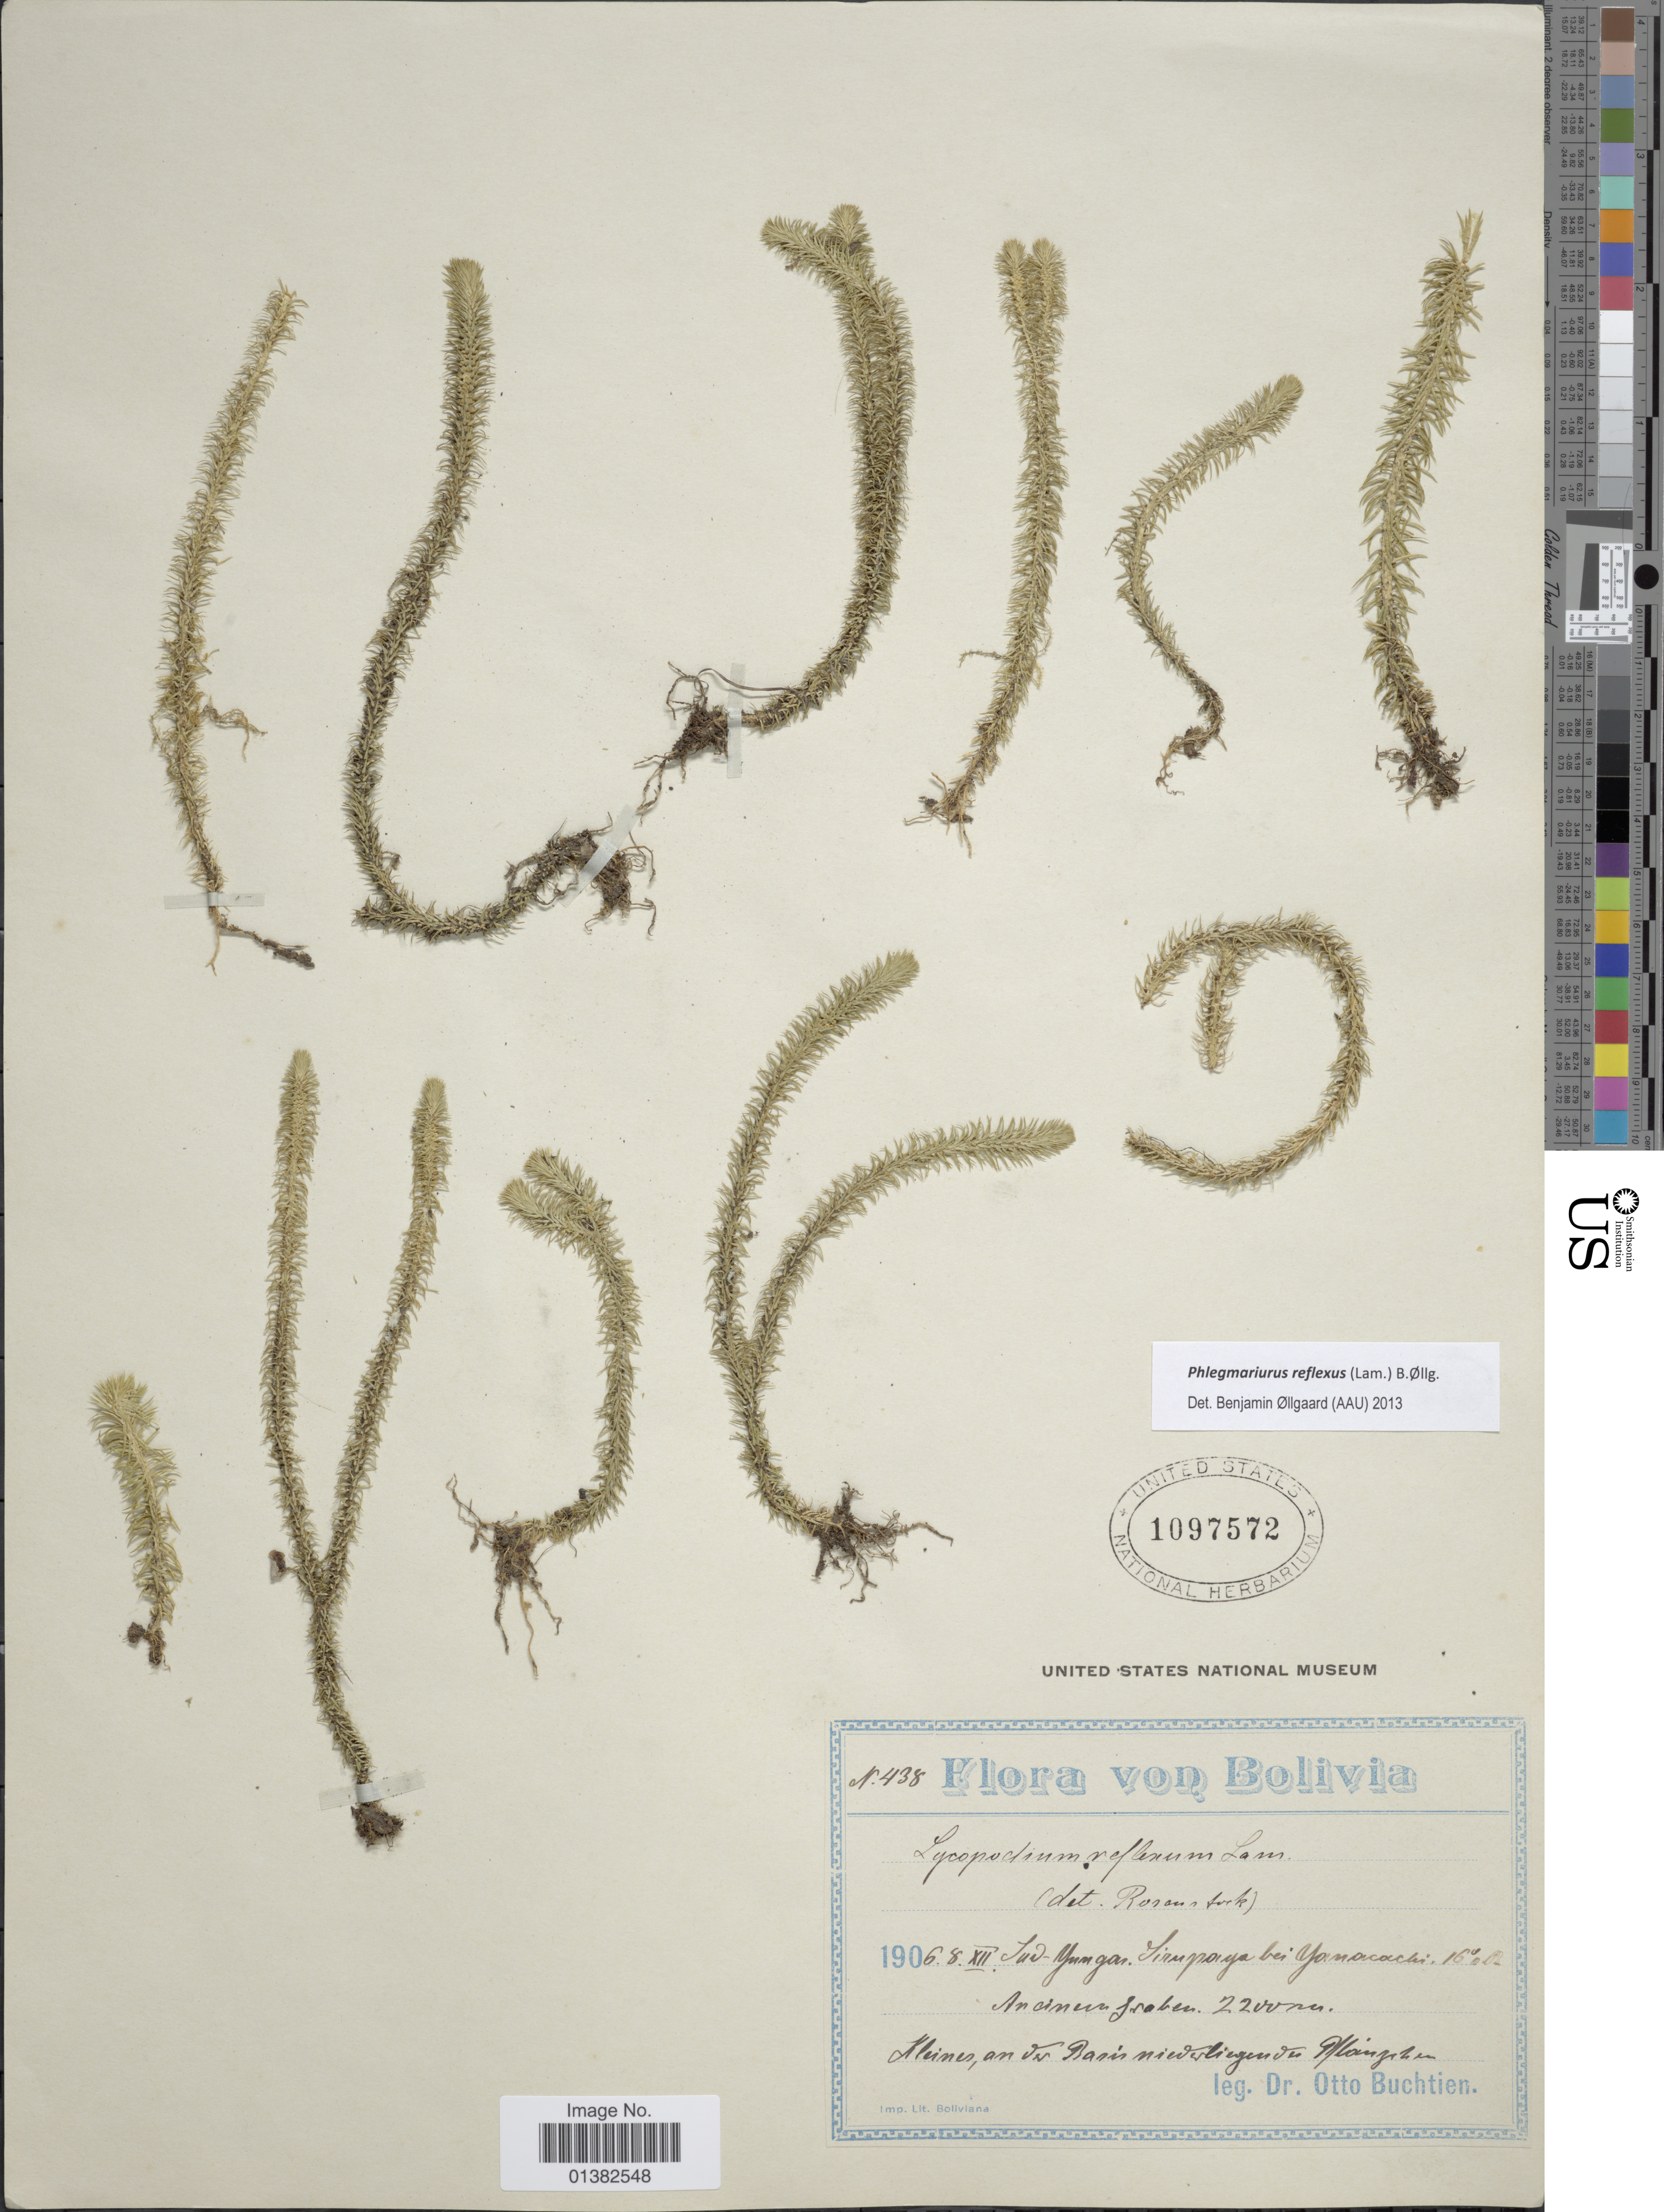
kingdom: Plantae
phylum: Tracheophyta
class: Lycopodiopsida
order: Lycopodiales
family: Lycopodiaceae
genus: Phlegmariurus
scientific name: Phlegmariurus reflexus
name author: (Lam.) B. Øllg.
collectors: O. Buchtien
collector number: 438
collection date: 1906-12-08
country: Bolivia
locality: Sud Yungas, Sirapaya bei Yanacachi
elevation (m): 2200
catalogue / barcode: US 1097572